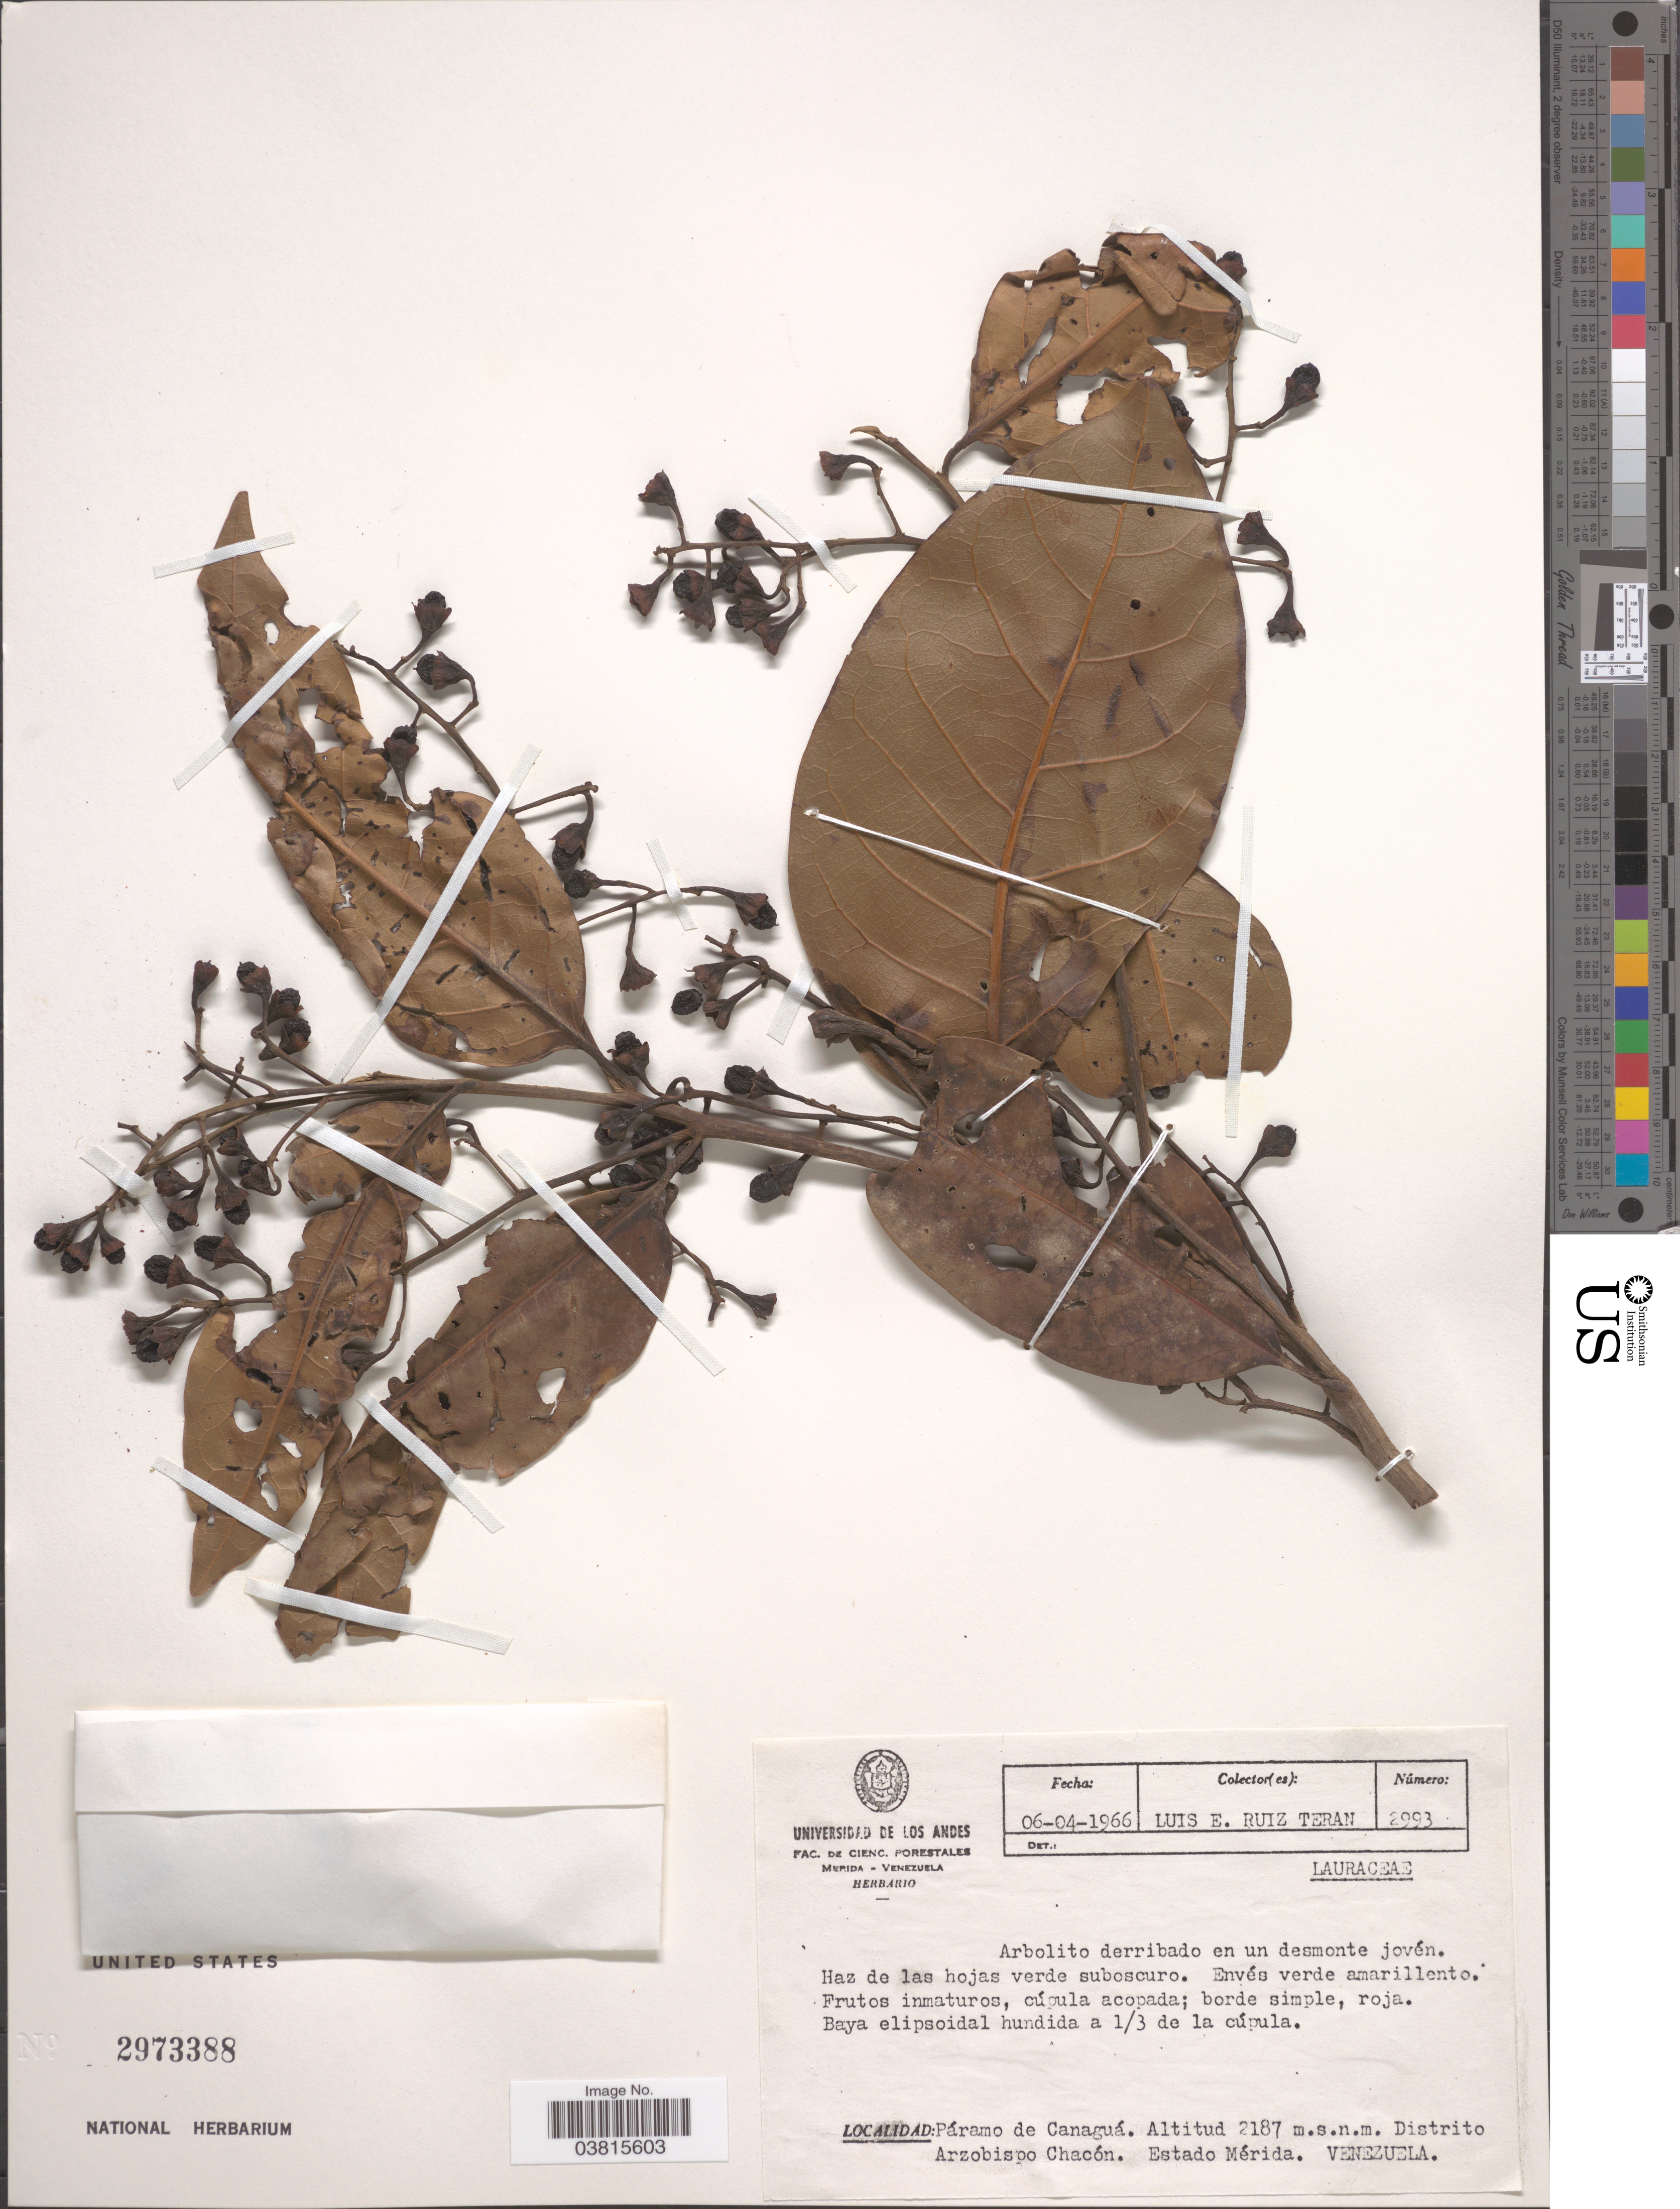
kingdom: Plantae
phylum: Tracheophyta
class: Magnoliopsida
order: Laurales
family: Lauraceae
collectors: L. E. Ruíz-Terán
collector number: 2993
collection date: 1966-04-06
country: Venezuela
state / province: Merida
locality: Páramo de Canaguá. Distrito Arzobispo Chacón.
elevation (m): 2187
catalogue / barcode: US 2973388